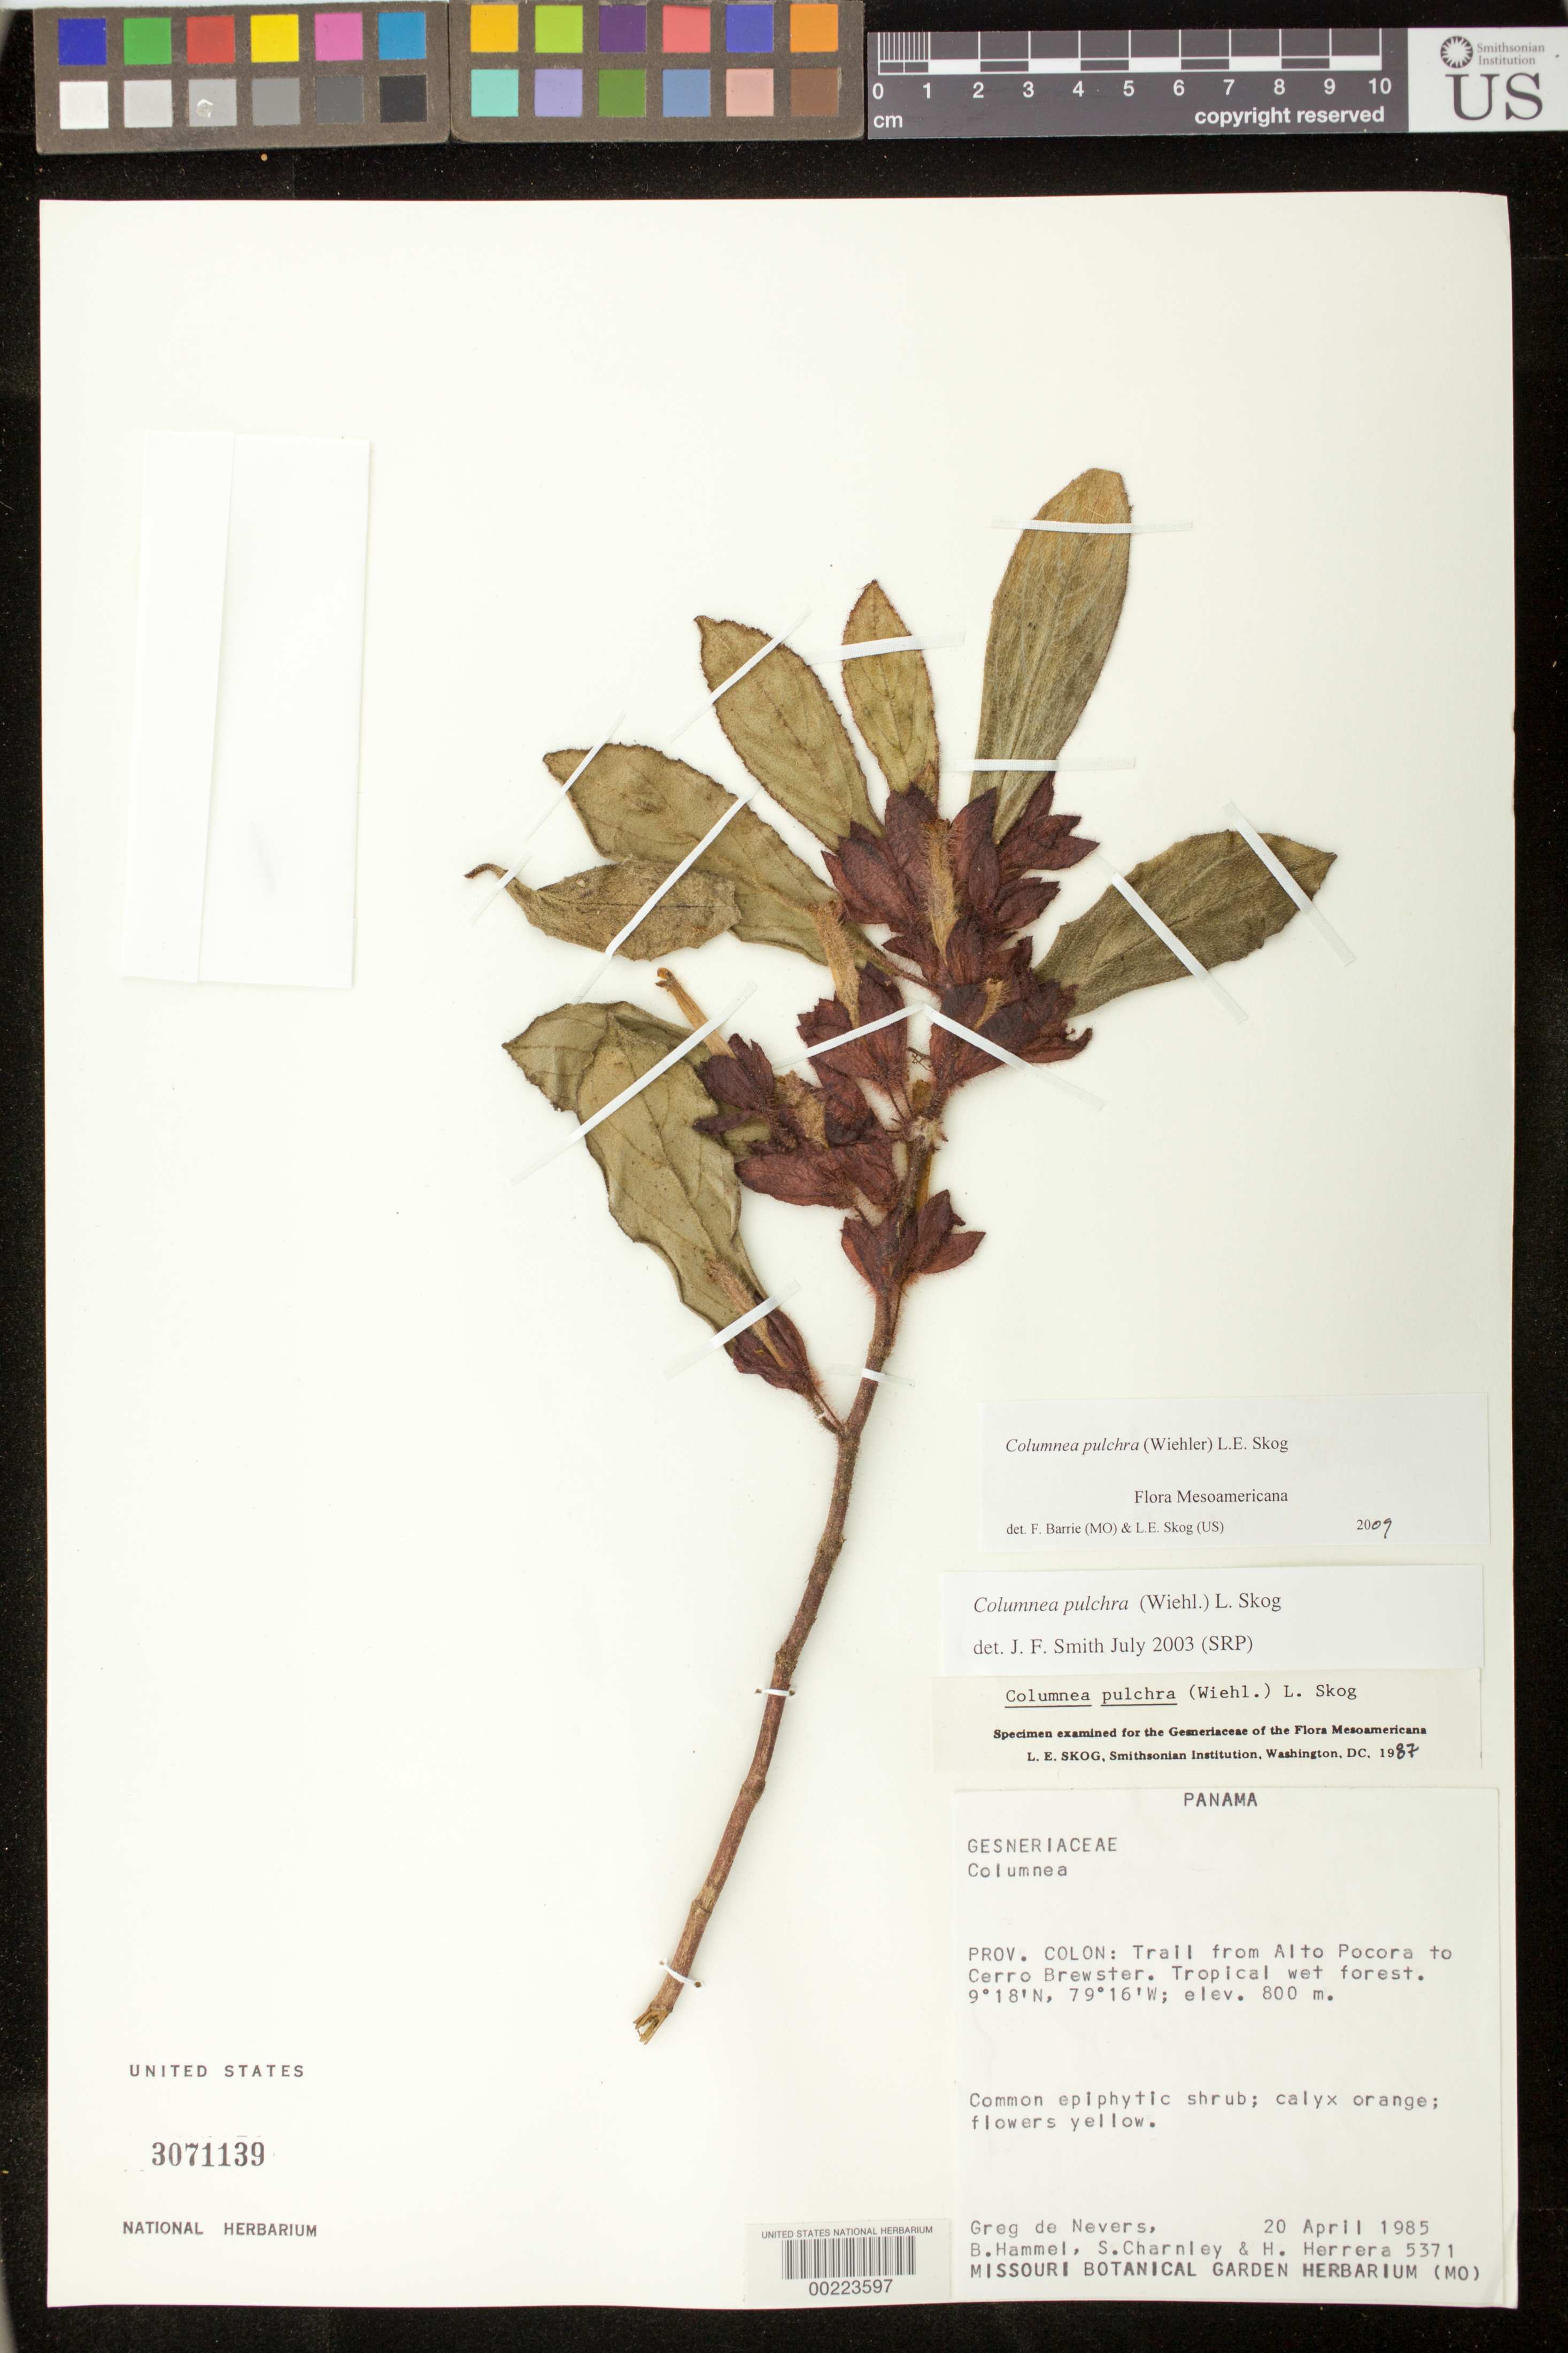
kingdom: Plantae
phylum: Tracheophyta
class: Magnoliopsida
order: Lamiales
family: Gesneriaceae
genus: Columnea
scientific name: Columnea pulchra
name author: (Wiehler) L.E. Skog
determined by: Skog, Laurence E.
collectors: G. C. de Nevers, B. Hammel, S. Charnley & H. Herrera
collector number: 5371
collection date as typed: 20 Apr 1985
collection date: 1985-04-20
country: Panama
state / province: Colón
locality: Trail from Alto Pocora to Cerro Brewster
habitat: Tropical wet forest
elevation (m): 800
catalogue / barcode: US 3071139